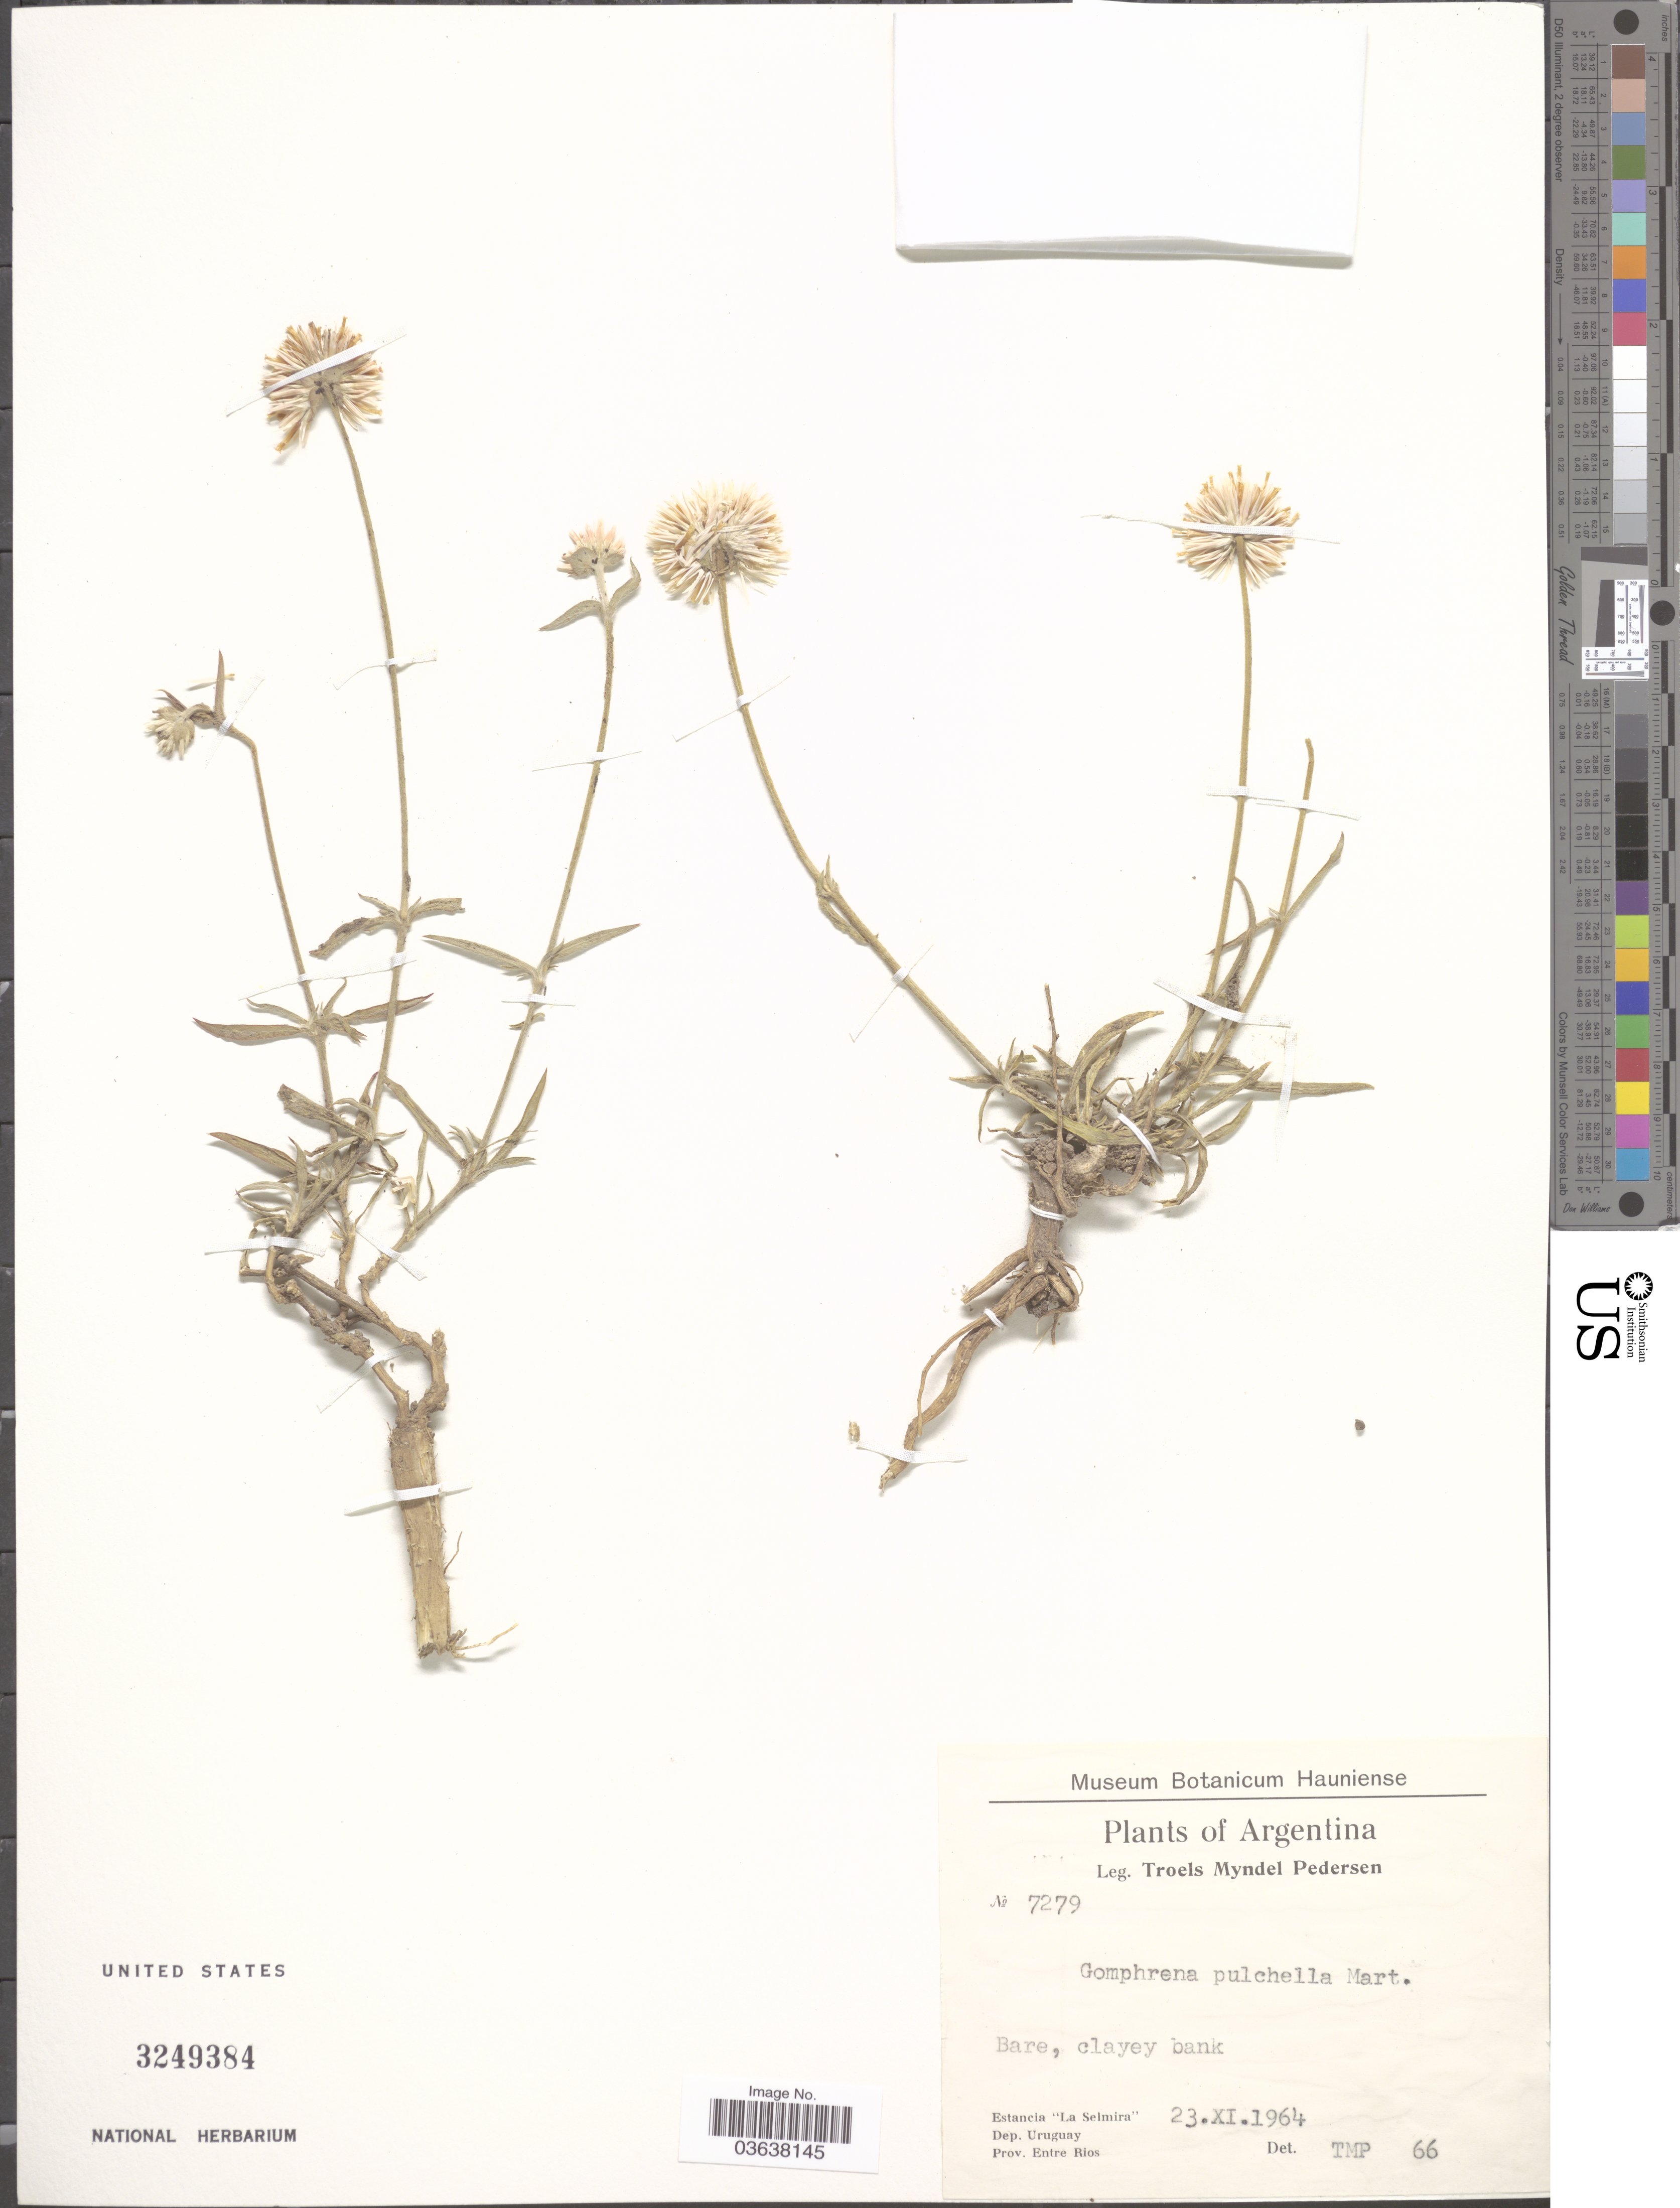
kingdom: Plantae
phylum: Tracheophyta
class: Magnoliopsida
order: Caryophyllales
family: Amaranthaceae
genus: Gomphrena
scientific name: Gomphrena pulchella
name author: Mart.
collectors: T. Pederson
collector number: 7279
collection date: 1964-11-23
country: Argentina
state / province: Entre Rios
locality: Estancia "La Selmira", Dep. Uruguay.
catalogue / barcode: US 3249384